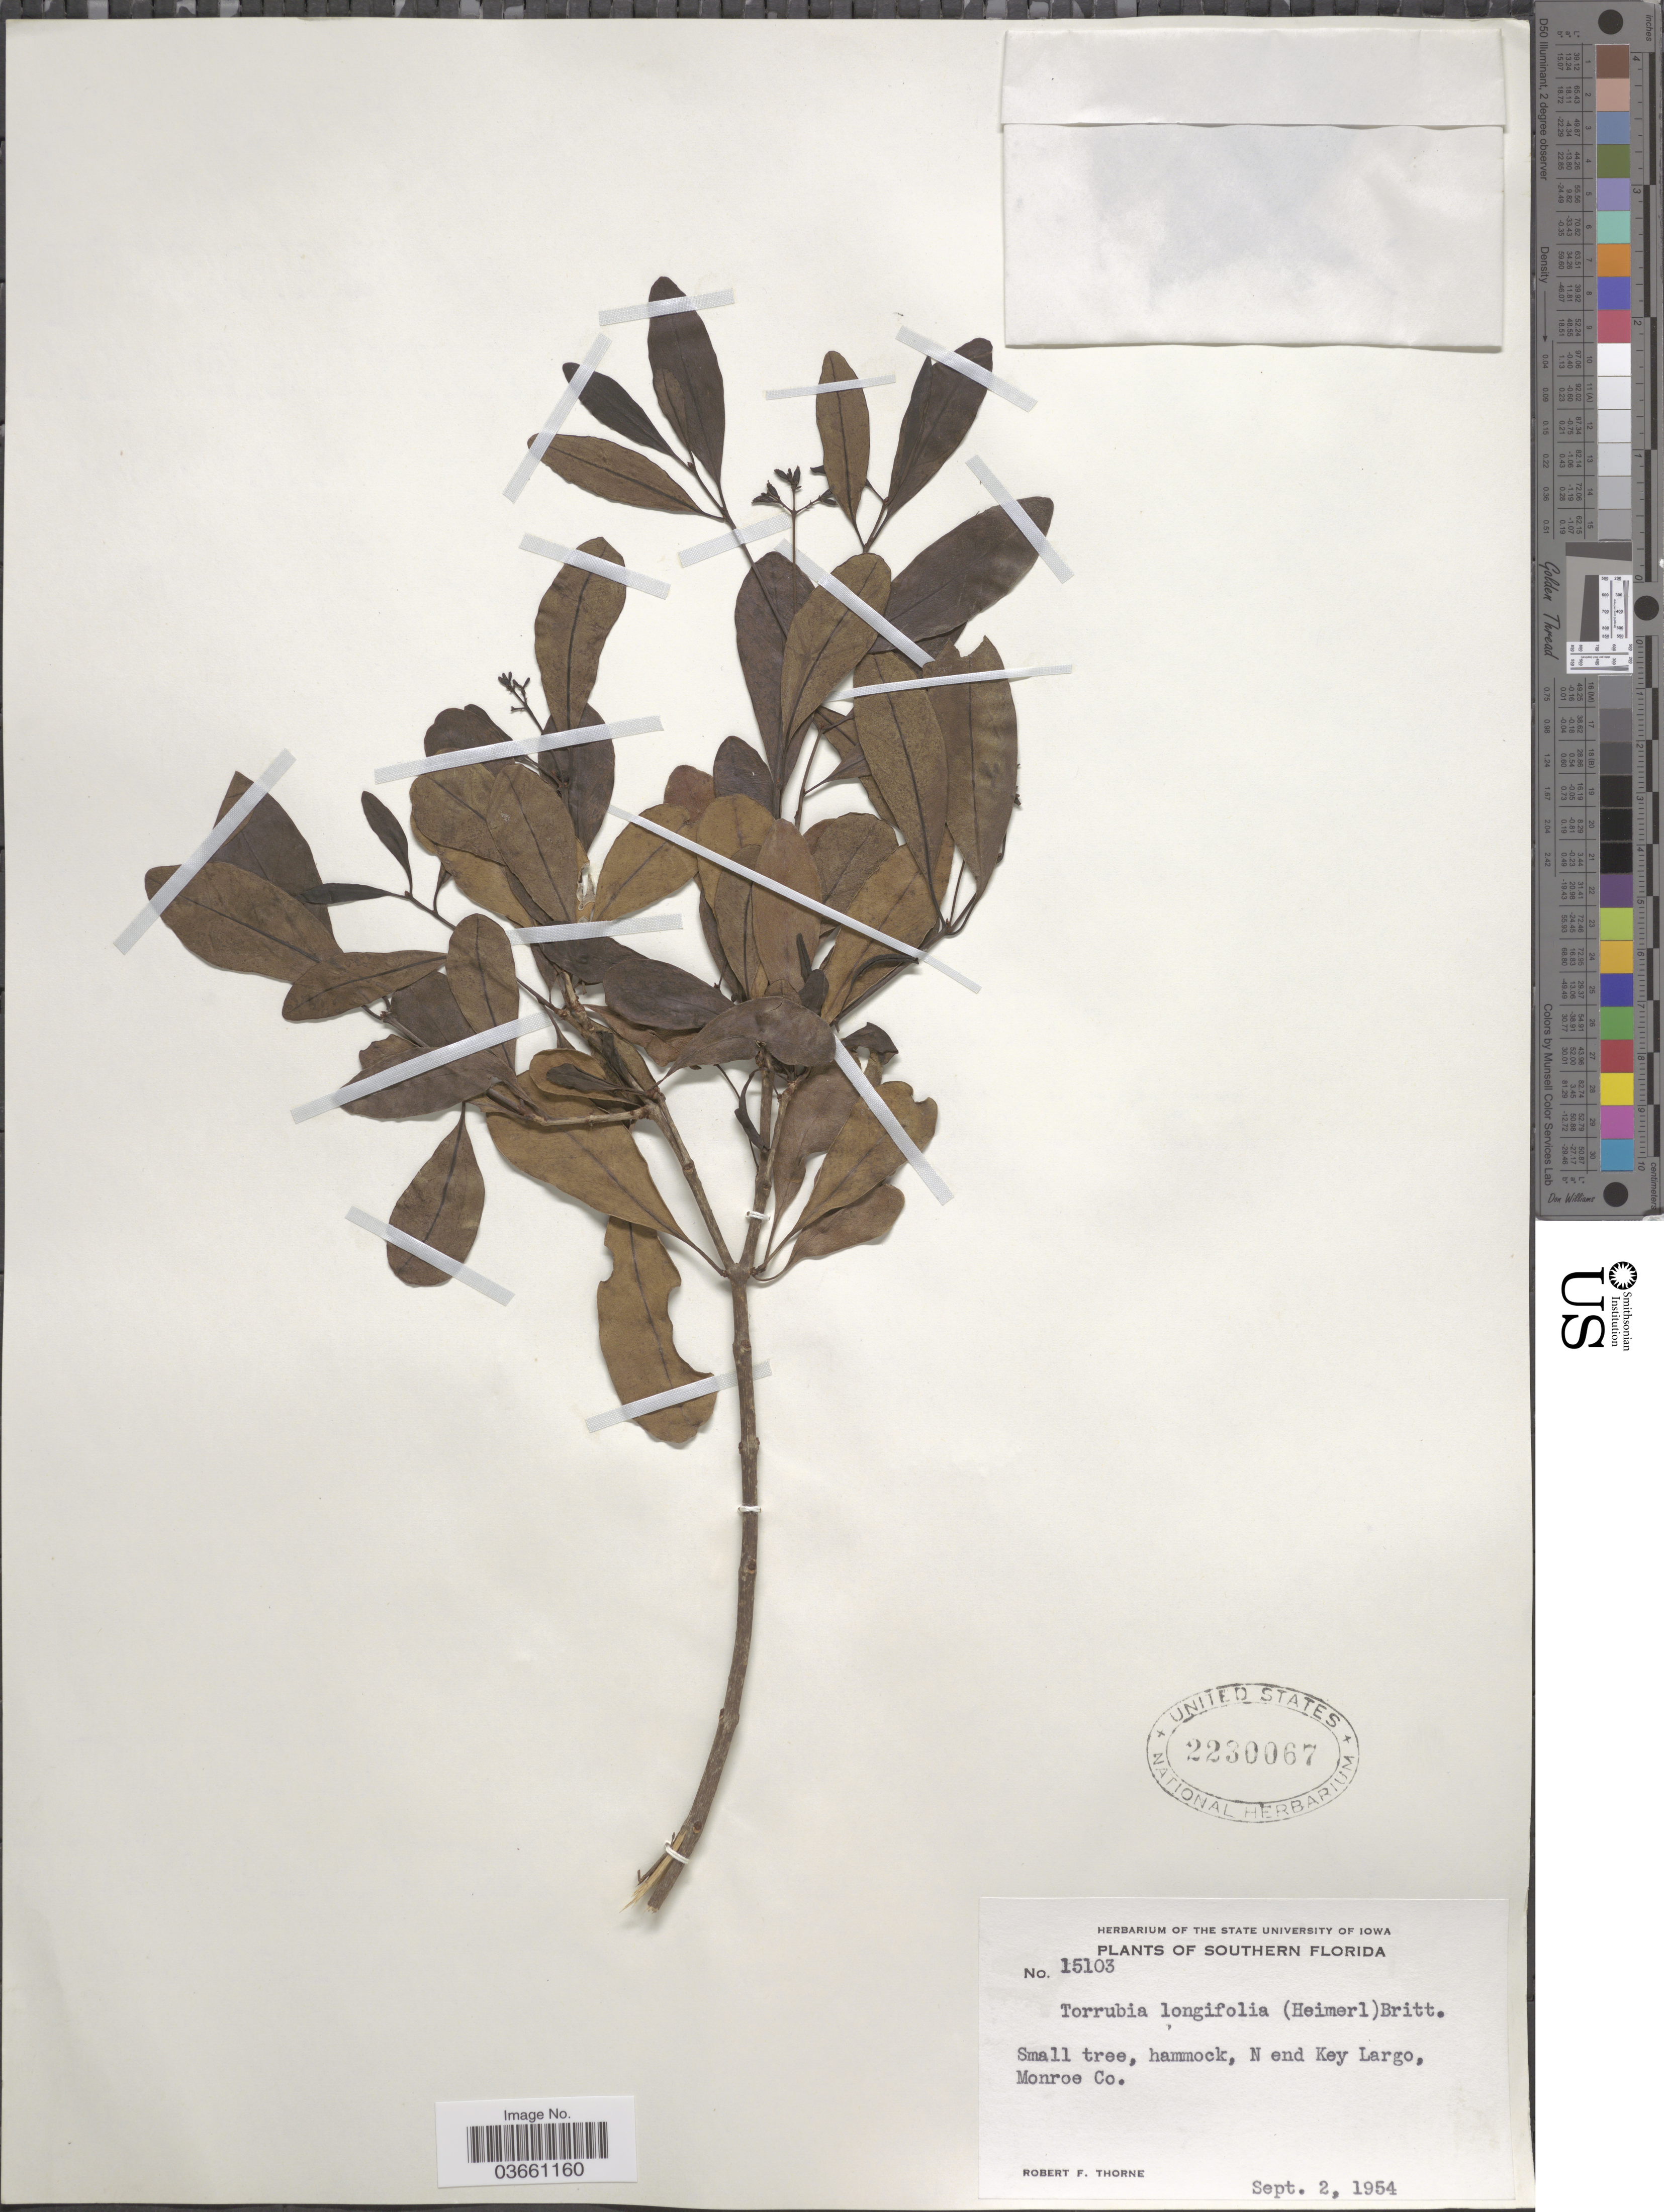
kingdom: Plantae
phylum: Tracheophyta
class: Magnoliopsida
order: Caryophyllales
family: Nyctaginaceae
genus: Guapira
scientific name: Guapira discolor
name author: (Spreng.) Little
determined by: Strong, Mark T., (BOT), Smithsonian Institution - National Museum of Natural History (UNITED STATES)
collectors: R. F. Thorne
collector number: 15103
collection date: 1954-09-02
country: United States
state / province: Florida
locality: Southern Florida. N end Key Largo, Monroe Co.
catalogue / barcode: US 2230067